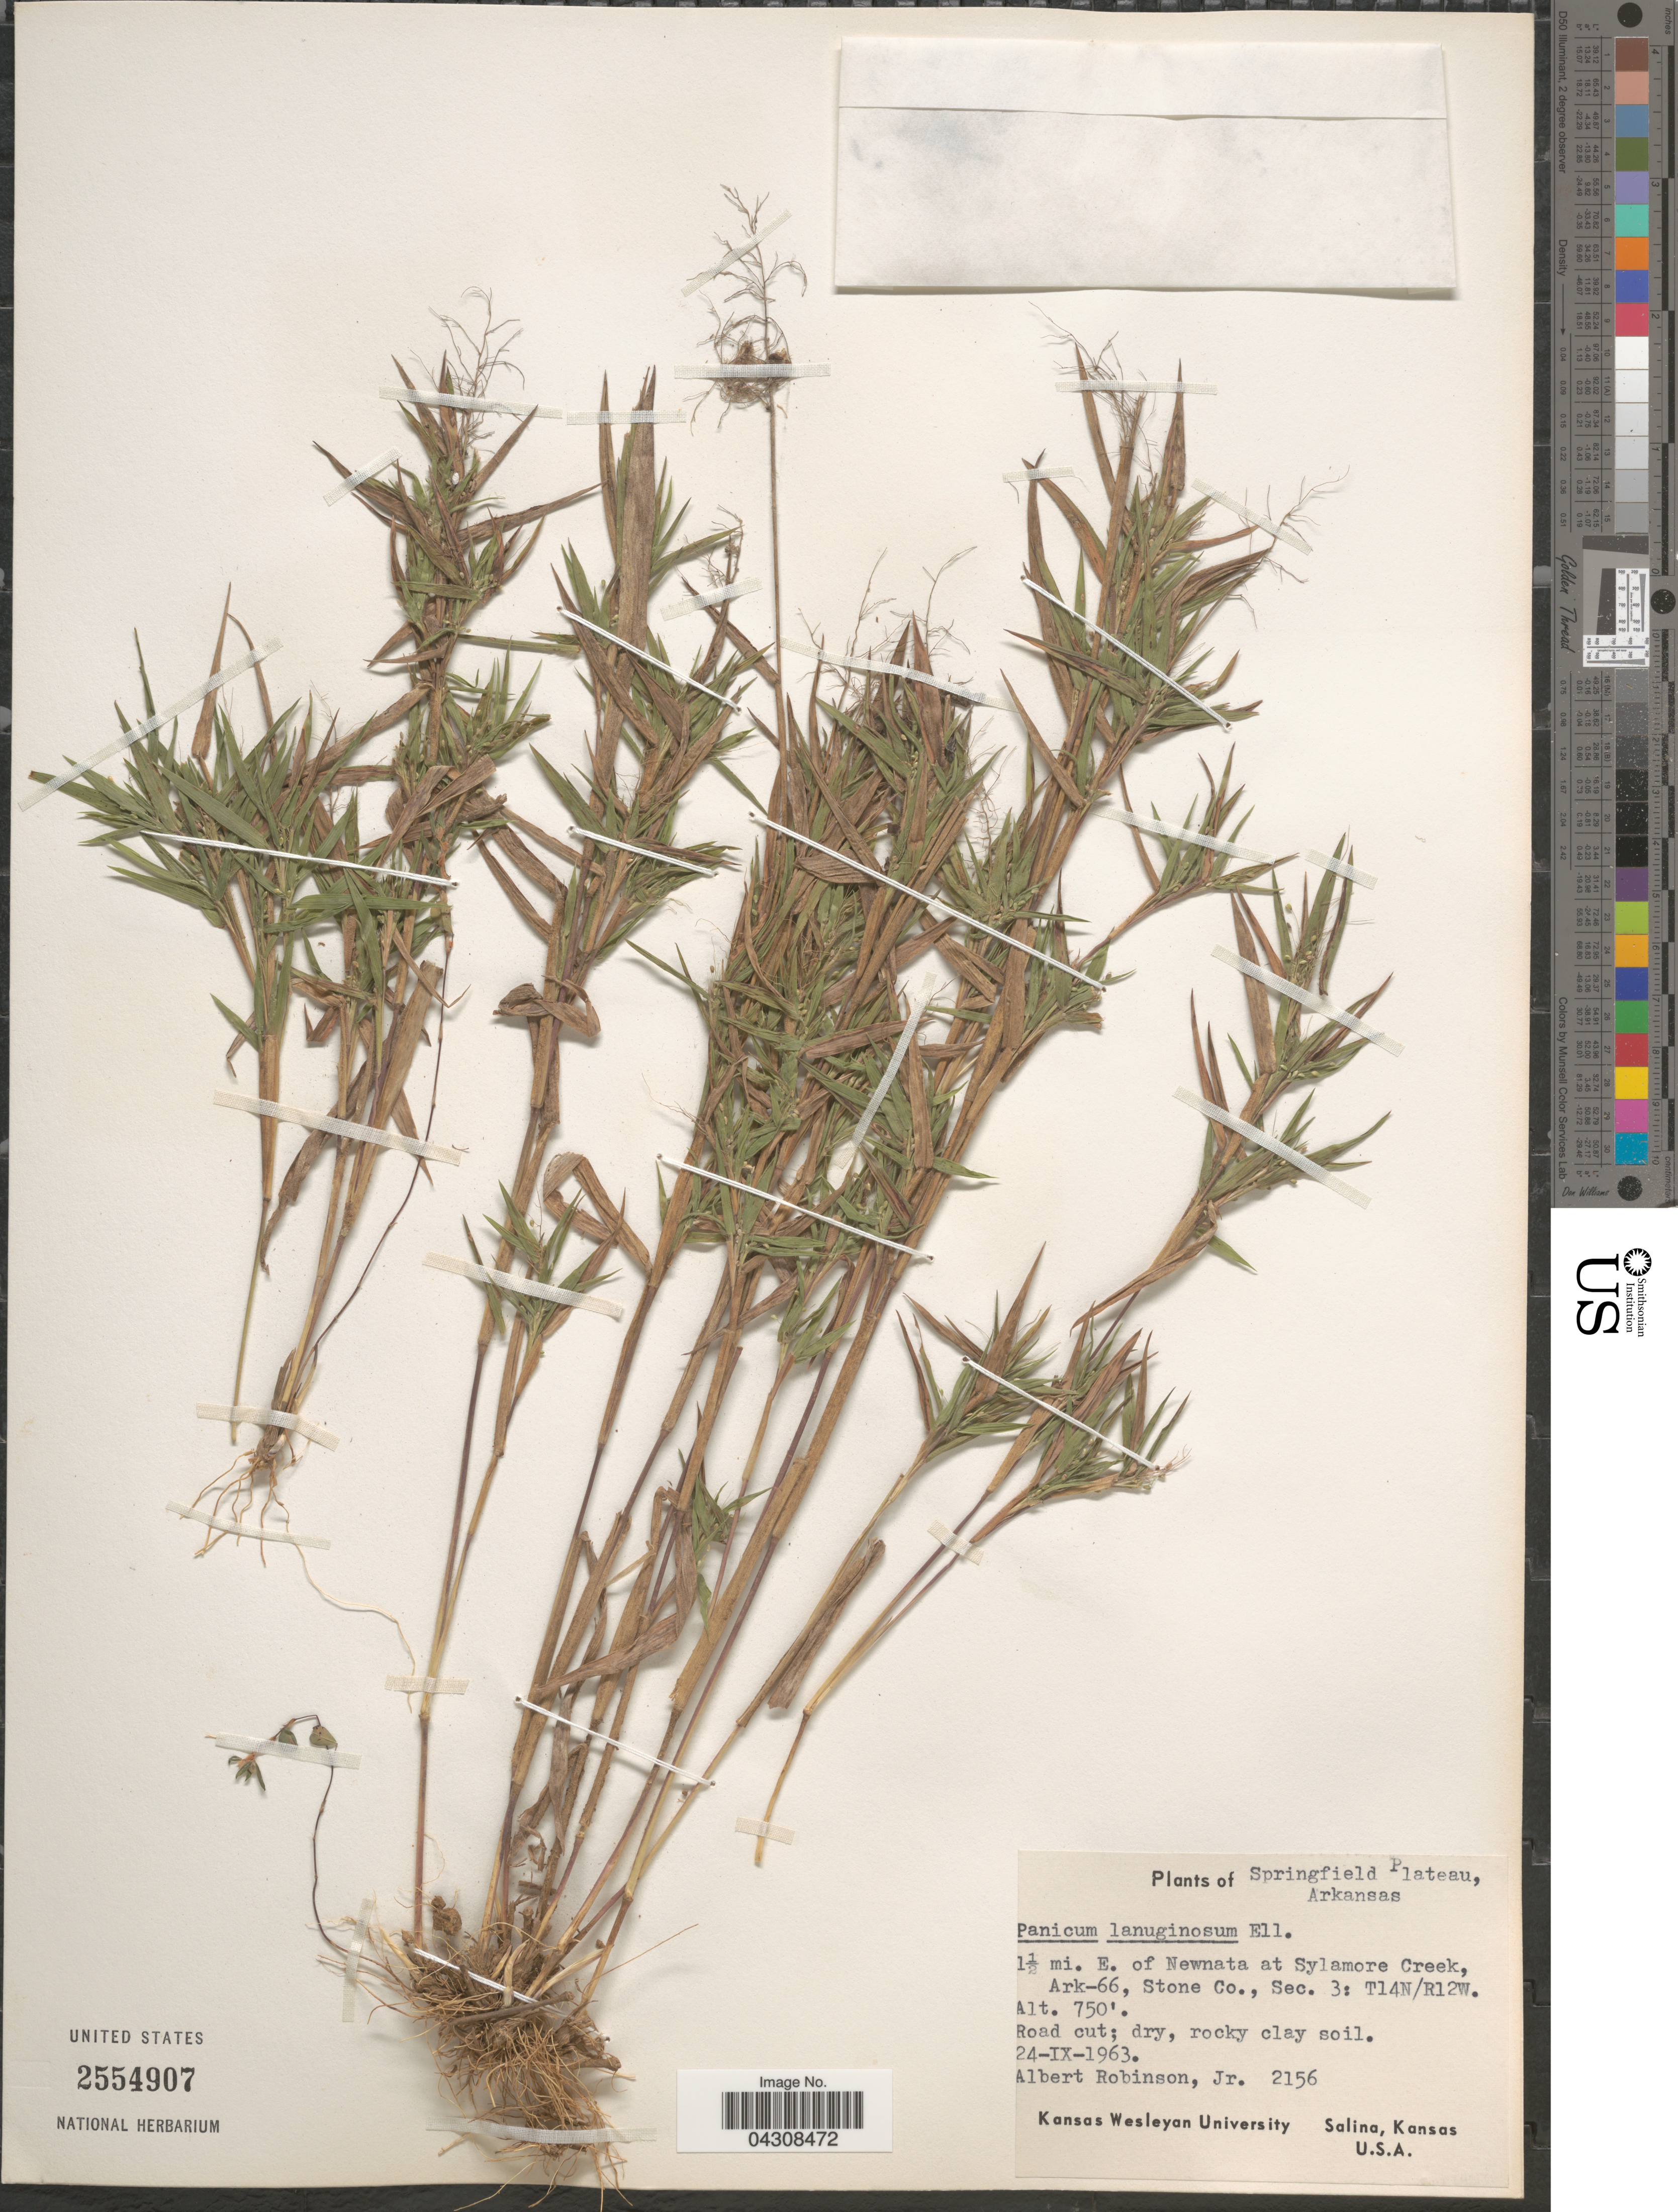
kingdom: Plantae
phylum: Tracheophyta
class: Liliopsida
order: Poales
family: Poaceae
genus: Dichanthelium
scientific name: Dichanthelium acuminatum var. acuminatum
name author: (Sw.) Gould & C.A. Clark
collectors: A. Robinson Jr.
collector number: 2156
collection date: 1963-09-24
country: United States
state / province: Arkansas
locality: Springfield Plateau. 1½ mi. E of Newnata at Sylamore Creek, Ark-66, Stone Co., Sec. 3: T14N/R12W.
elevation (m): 229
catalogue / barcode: US 2554907